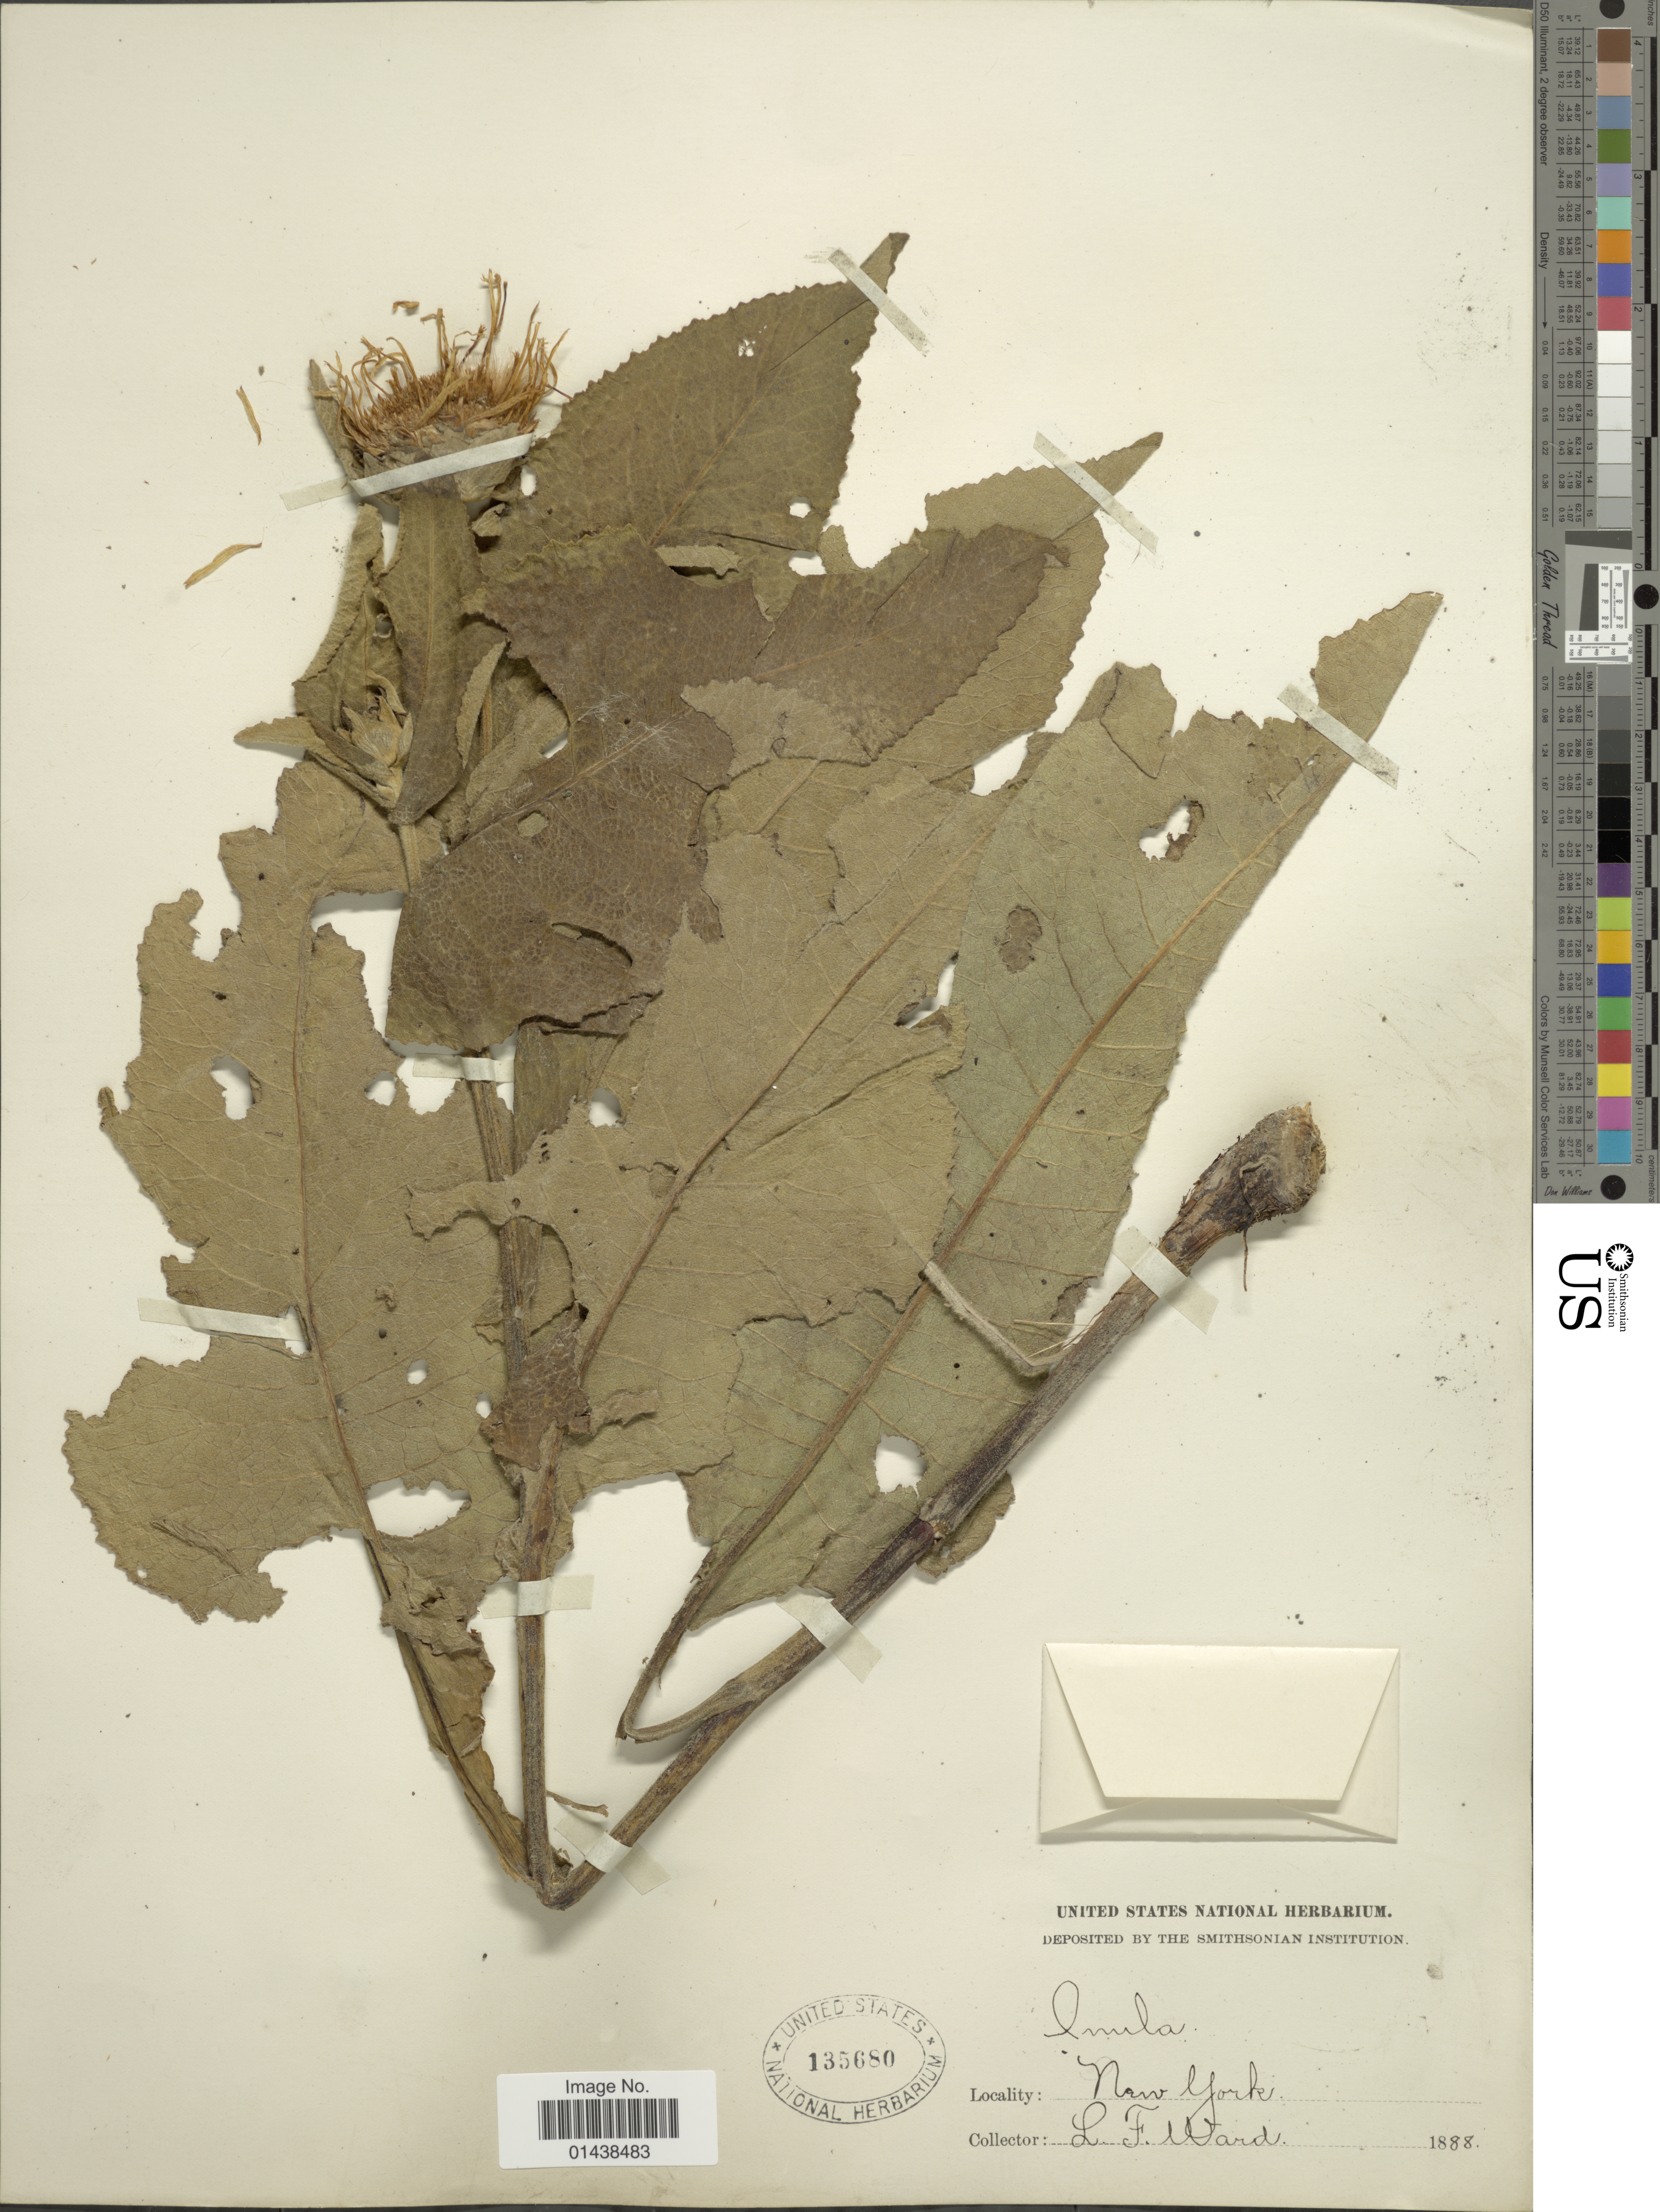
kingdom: Plantae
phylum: Tracheophyta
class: Magnoliopsida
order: Asterales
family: Asteraceae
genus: Inula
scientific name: Inula helenium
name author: L.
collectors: L. Ward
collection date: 1888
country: United States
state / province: New York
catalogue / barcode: US 135680